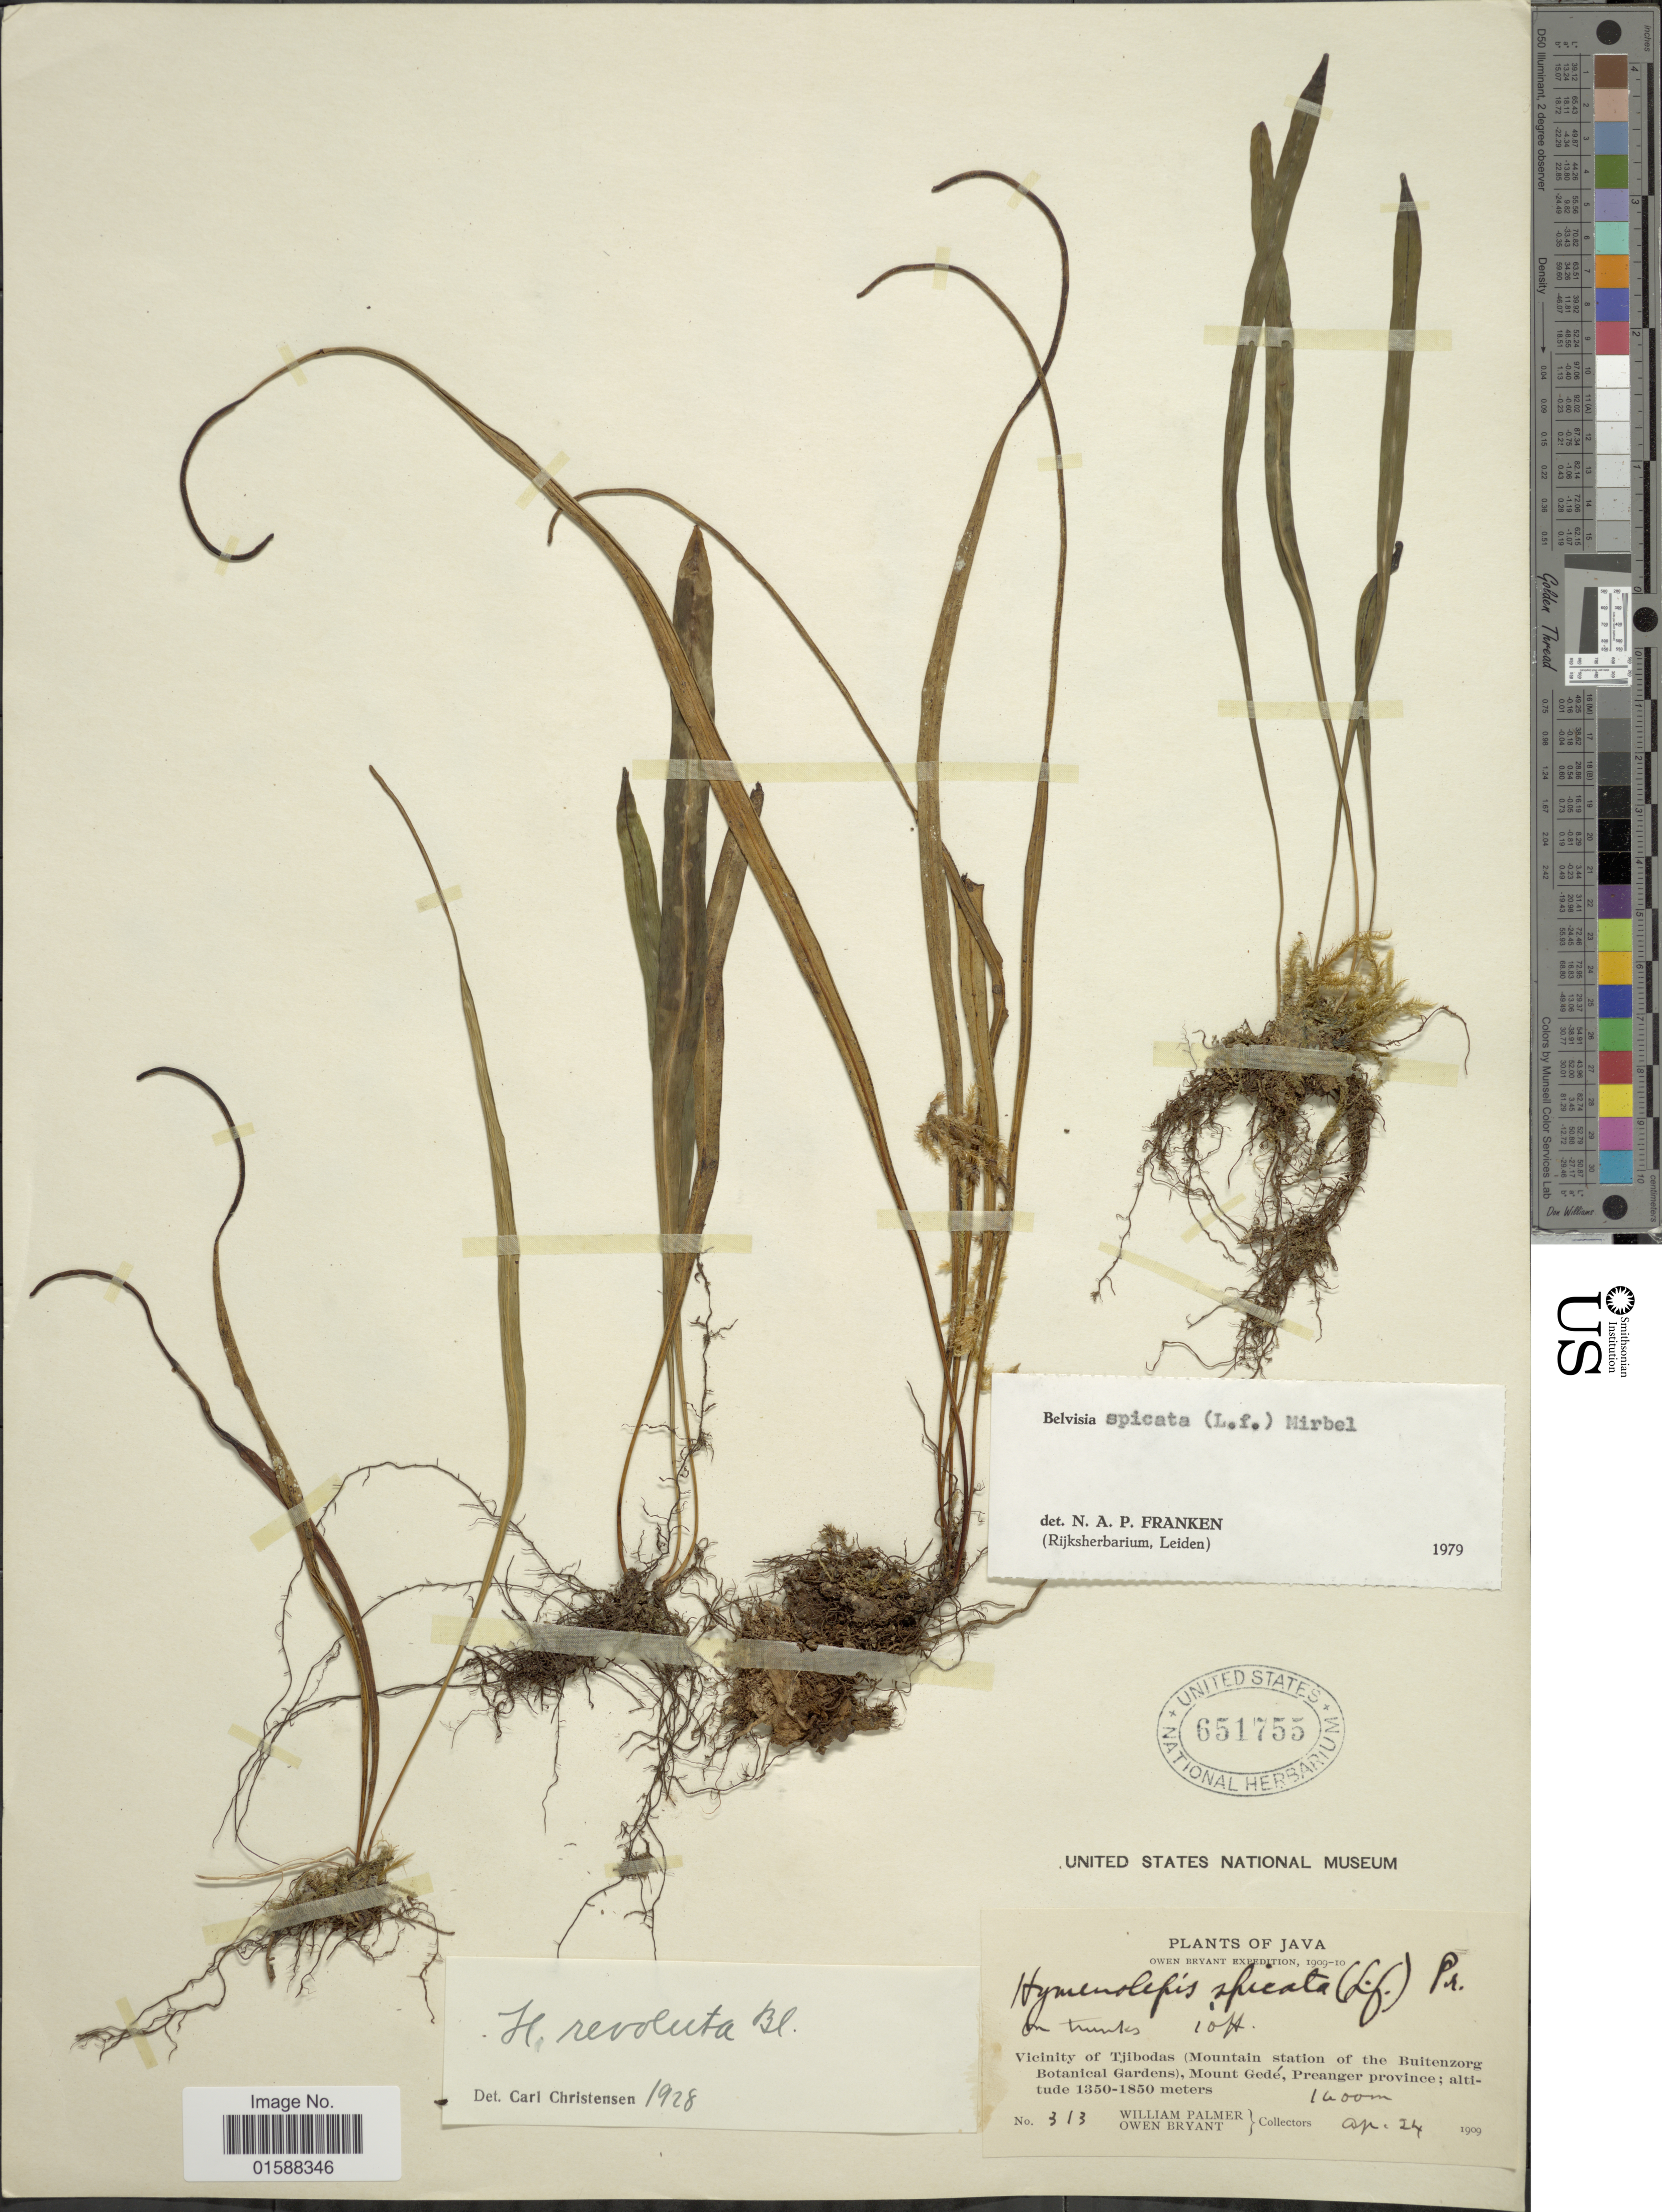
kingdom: Plantae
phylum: Tracheophyta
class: Polypodiopsida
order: Polypodiales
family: Polypodiaceae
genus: Lepisorus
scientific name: Lepisorus spicatus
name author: (L. f.) Li S. Wang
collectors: W. Palmer & O. Bryant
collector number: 313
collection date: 1909-04-24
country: Indonesia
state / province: Java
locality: Vicinity of Tjibodas (Mountain station of the Buitenzorg Botanical Gardens), Mount Gedé, Preanger province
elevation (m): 1600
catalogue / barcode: US 651755